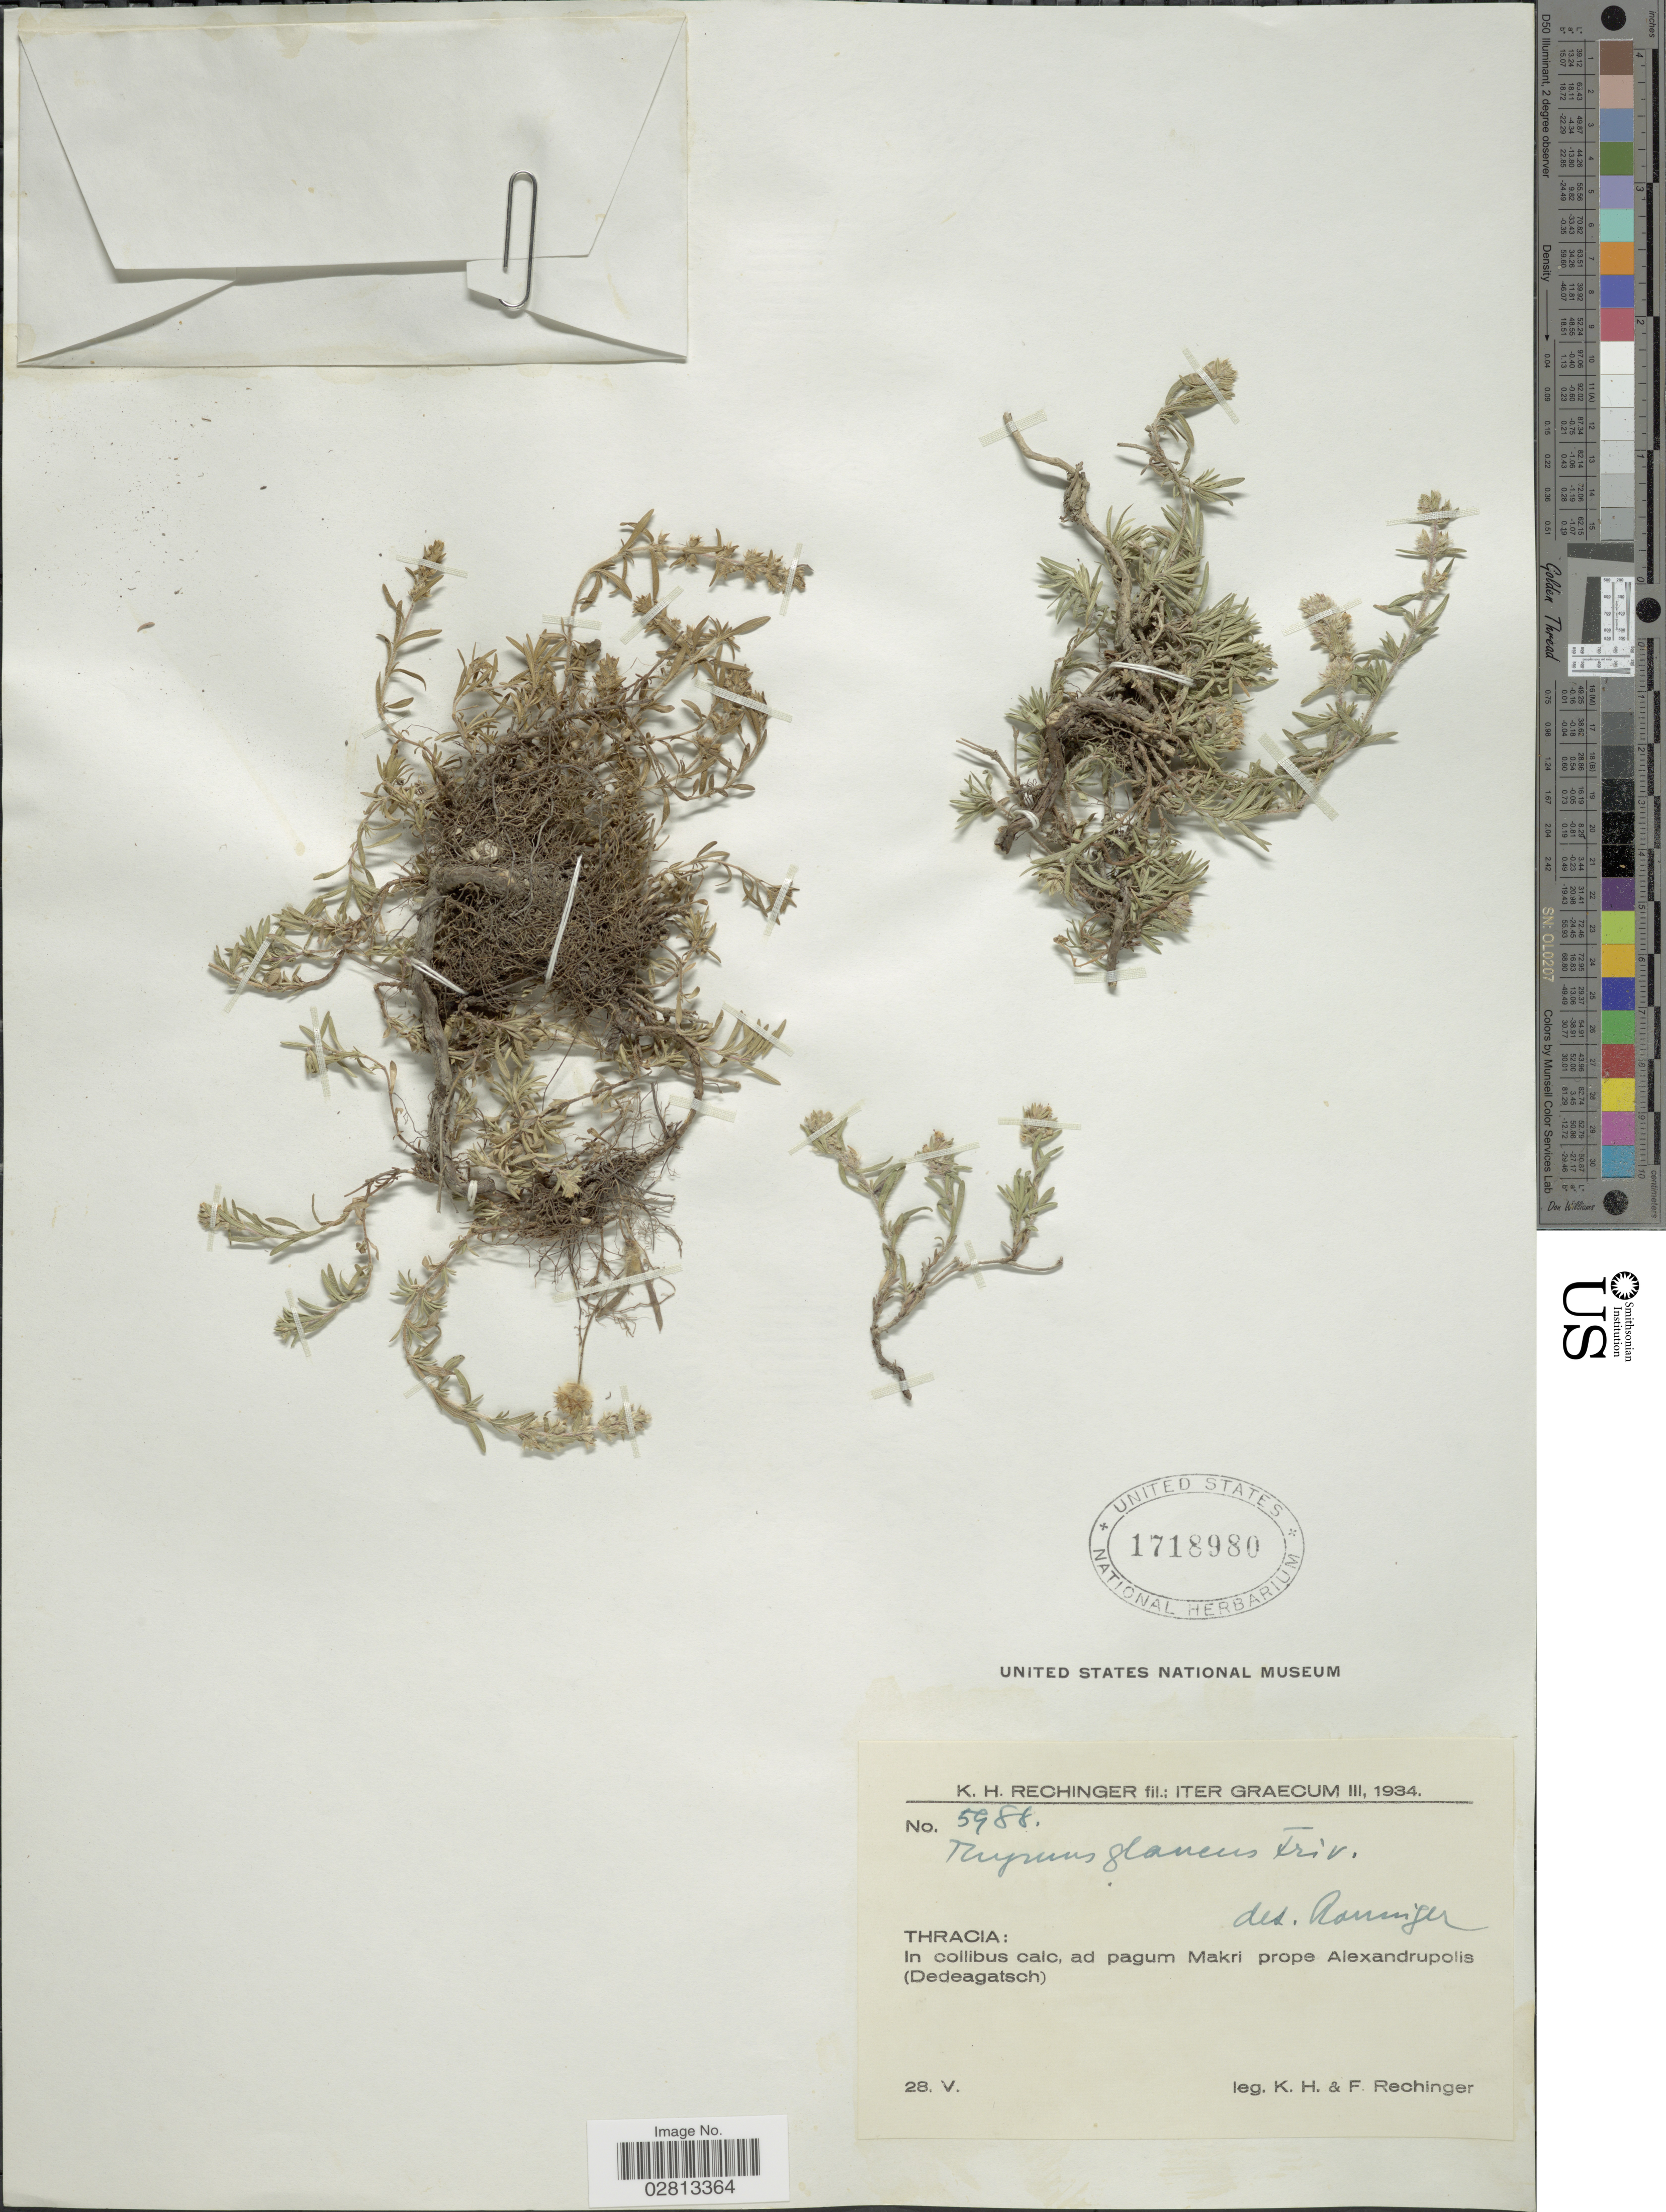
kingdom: Plantae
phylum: Tracheophyta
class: Magnoliopsida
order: Lamiales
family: Lamiaceae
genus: Thymus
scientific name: Thymus glaucus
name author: Friv. ex Boiss.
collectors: K. H. Rechinger & F. Rechinger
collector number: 5988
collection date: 1934-05-28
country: Greece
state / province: East Macedonia and Thrace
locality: Graecum. Thracia: In collibus calc, ad pagum Makri prope Alexandrupolis (Dedeagatsch).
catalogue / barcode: US 1718980